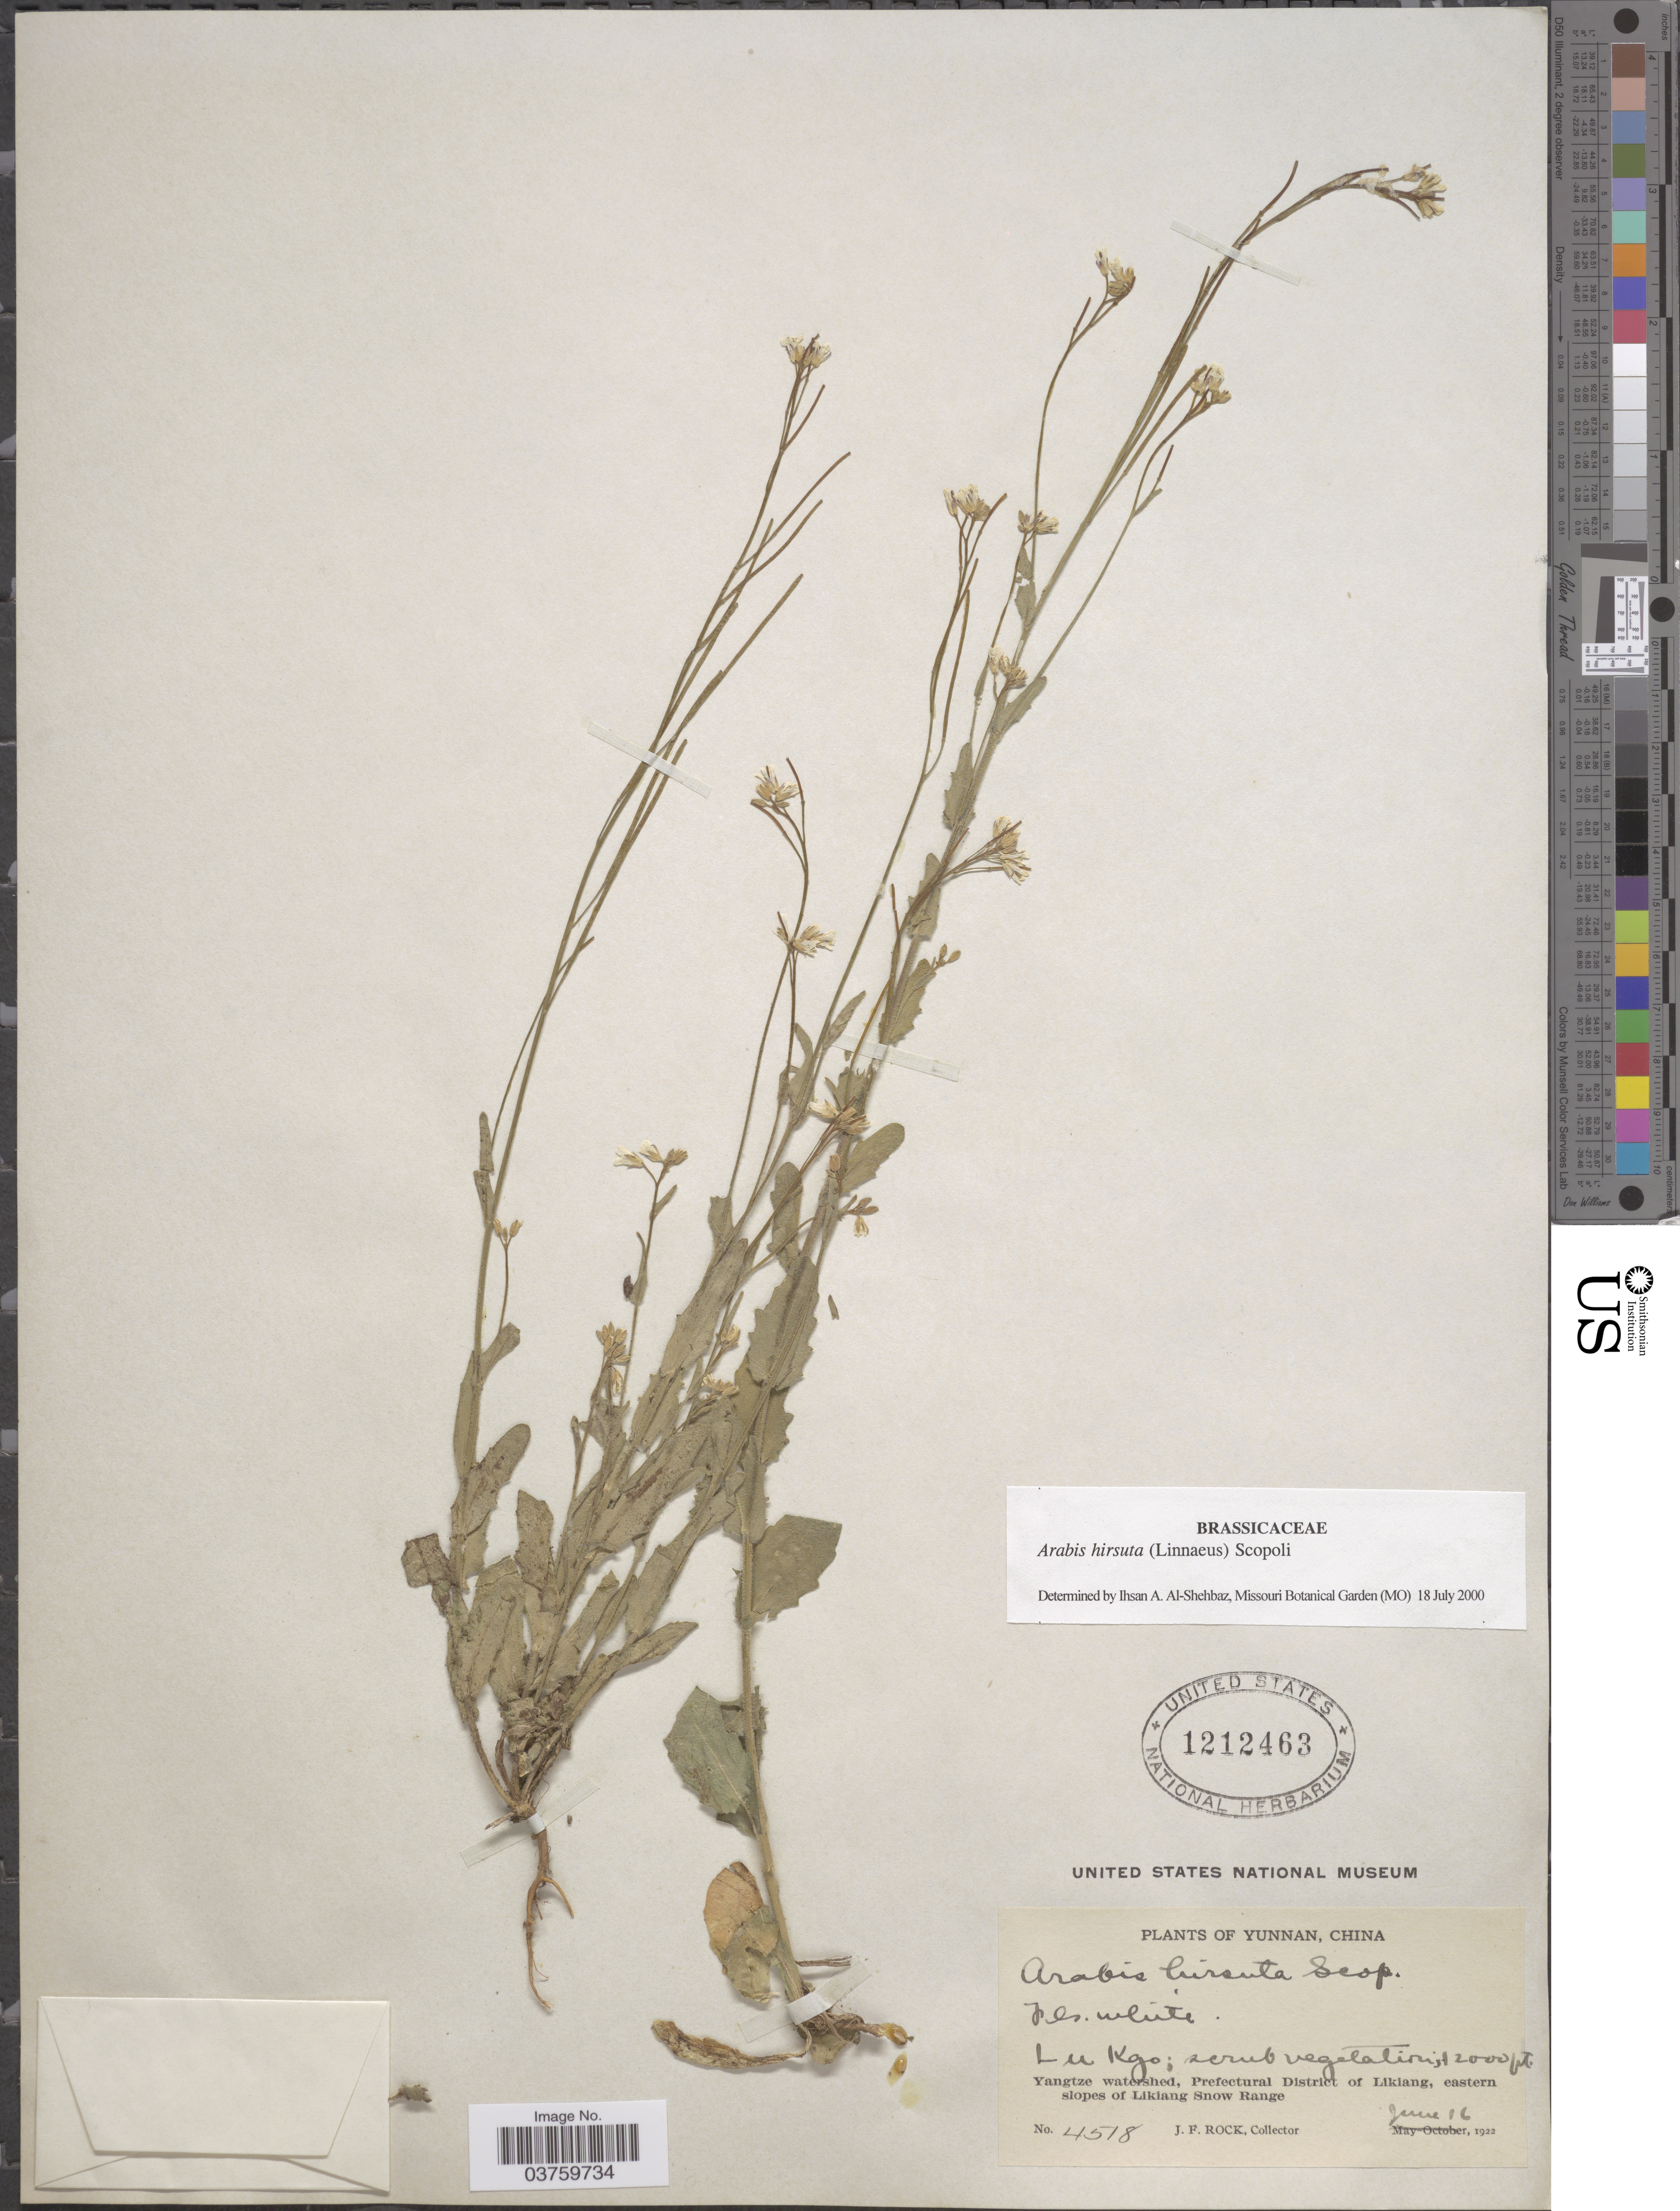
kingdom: Plantae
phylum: Tracheophyta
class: Magnoliopsida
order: Brassicales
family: Brassicaceae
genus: Arabis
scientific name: Arabis hirsuta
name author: (L.) Scop.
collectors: J. Rock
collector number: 4518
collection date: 1922-06-16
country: China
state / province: Yunnan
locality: Lu Kgo, Yangtze watershed, Prefectural District of Likiang, eastern slopes of Likiang Snow Range.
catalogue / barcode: US 1212463